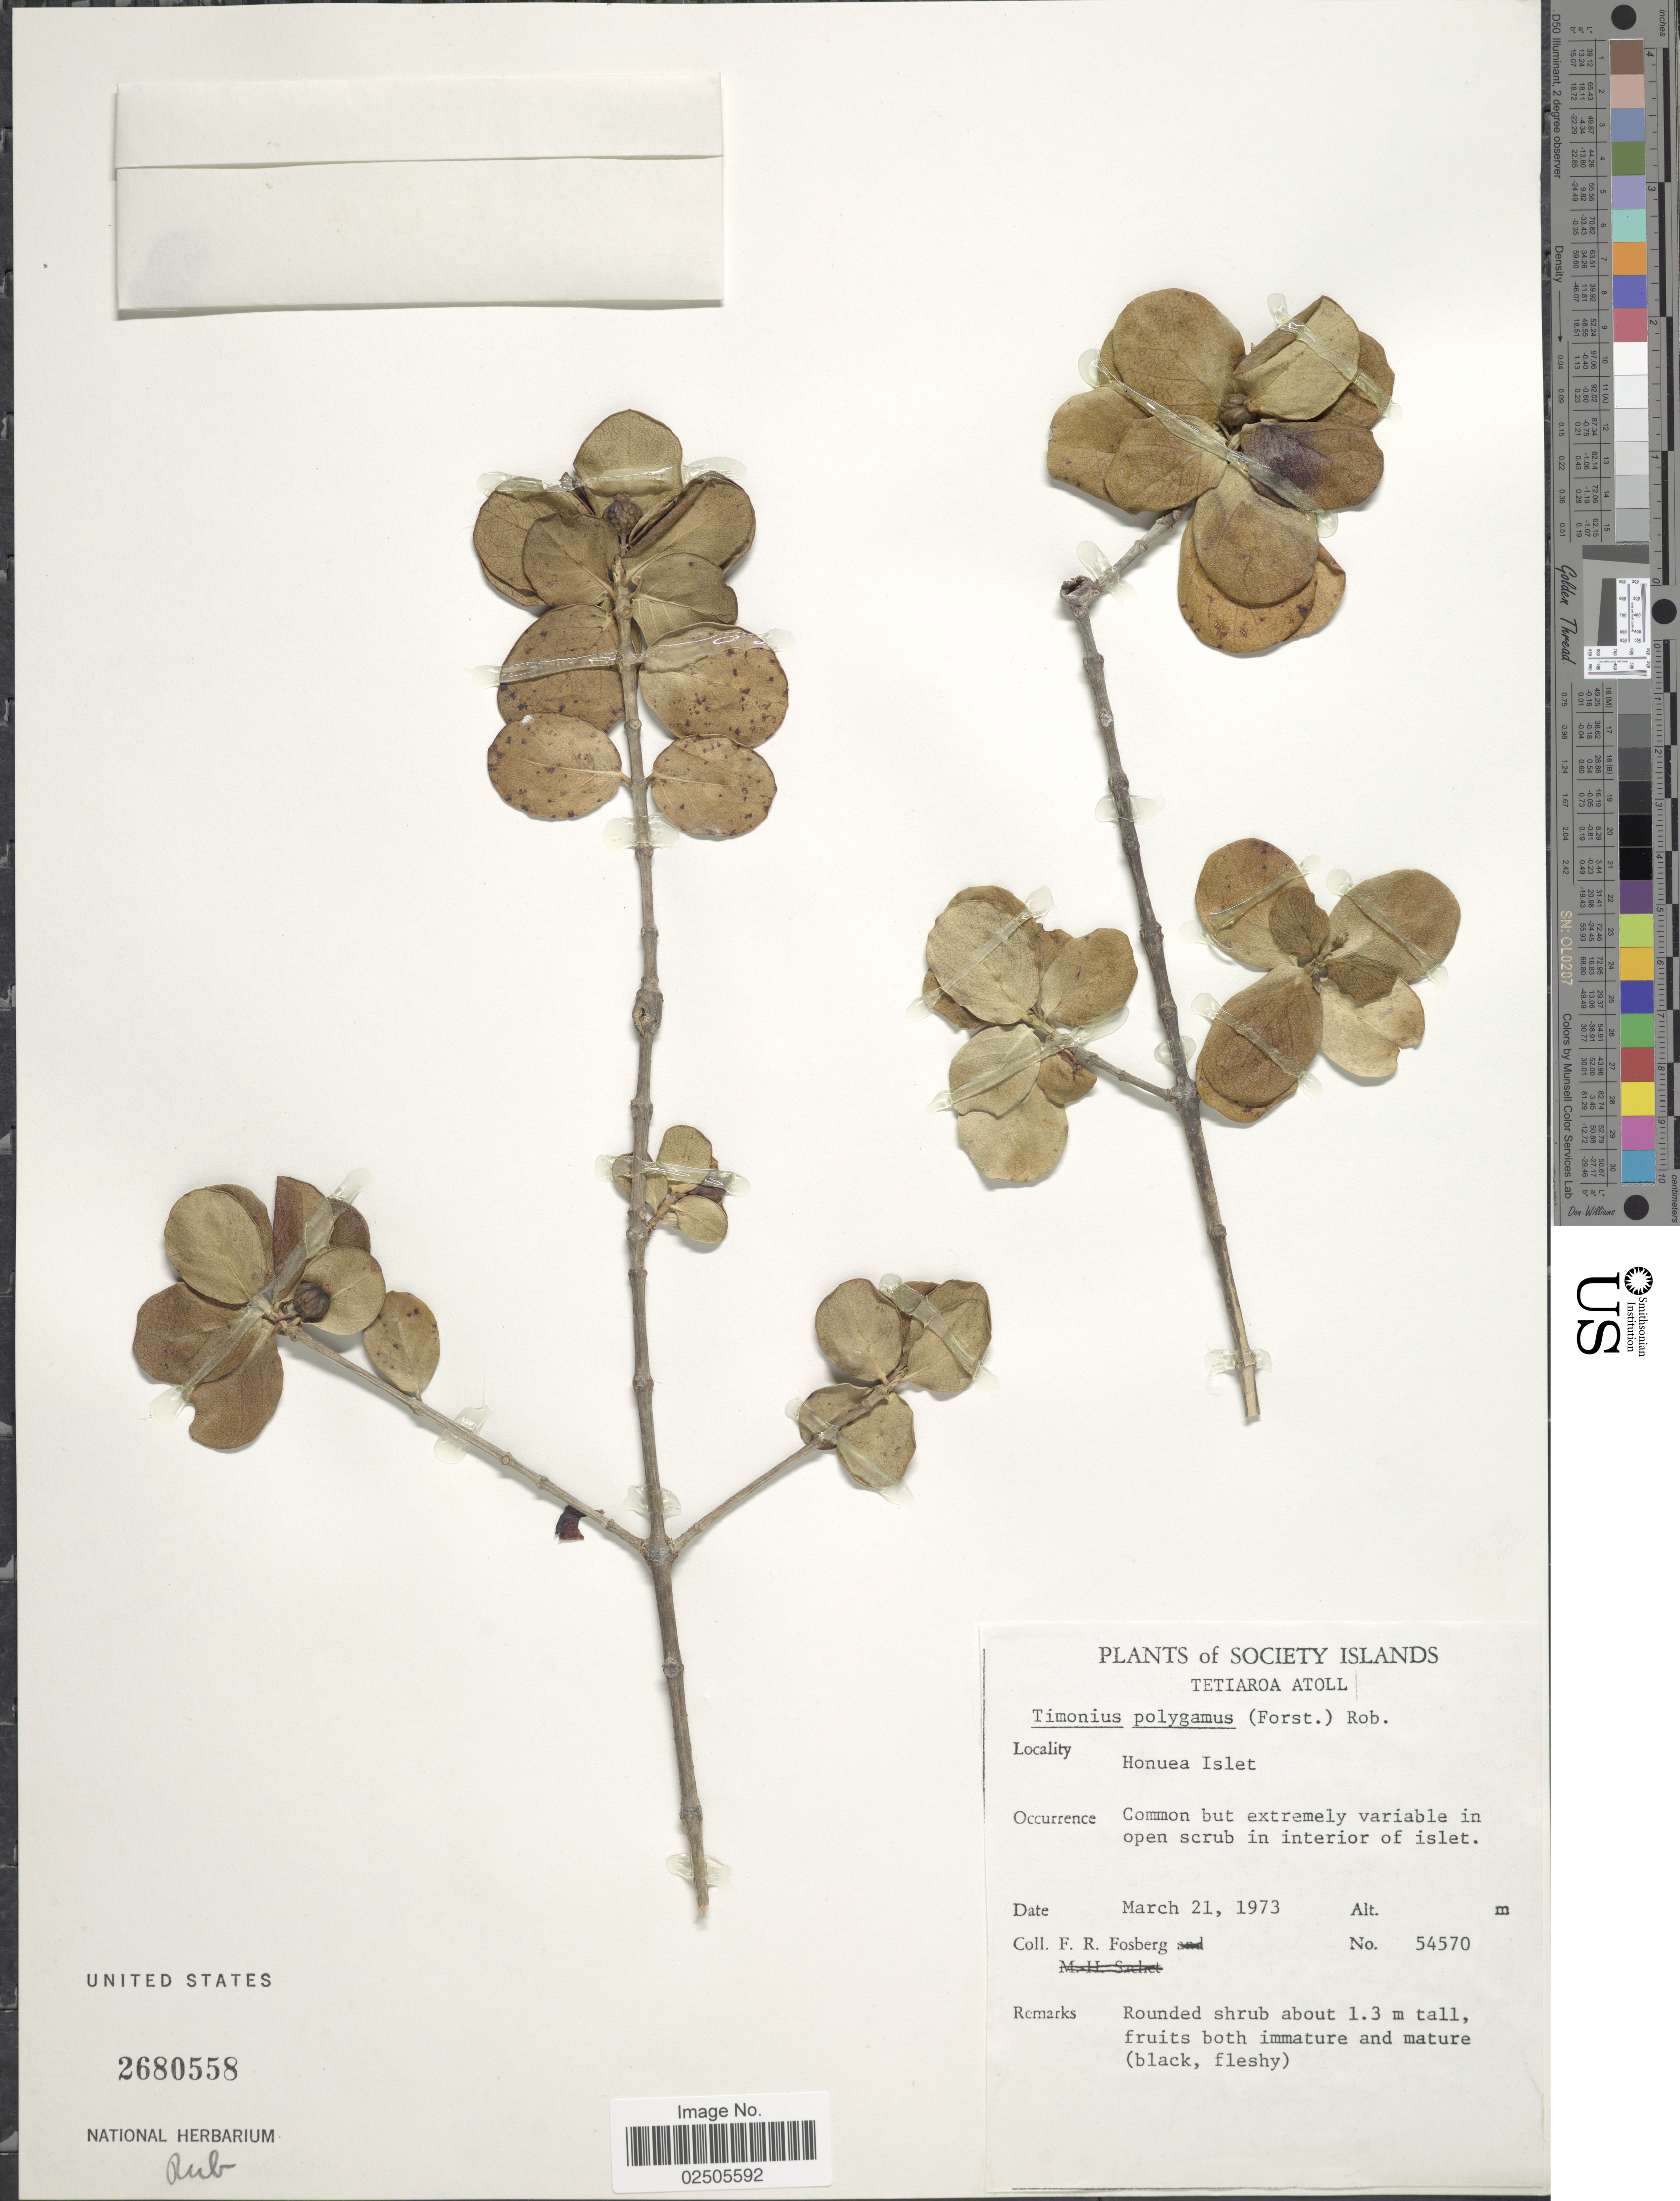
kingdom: Plantae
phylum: Tracheophyta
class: Magnoliopsida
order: Gentianales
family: Rubiaceae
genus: Timonius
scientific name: Timonius polygamus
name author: (G. Forst.) Rob.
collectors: F. R. Fosberg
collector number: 54570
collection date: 1973-03-21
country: French Polynesia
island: Tetiaroa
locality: Society Islands, Tetiaroa Atoll, Honuea Islet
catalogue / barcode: US 2680558